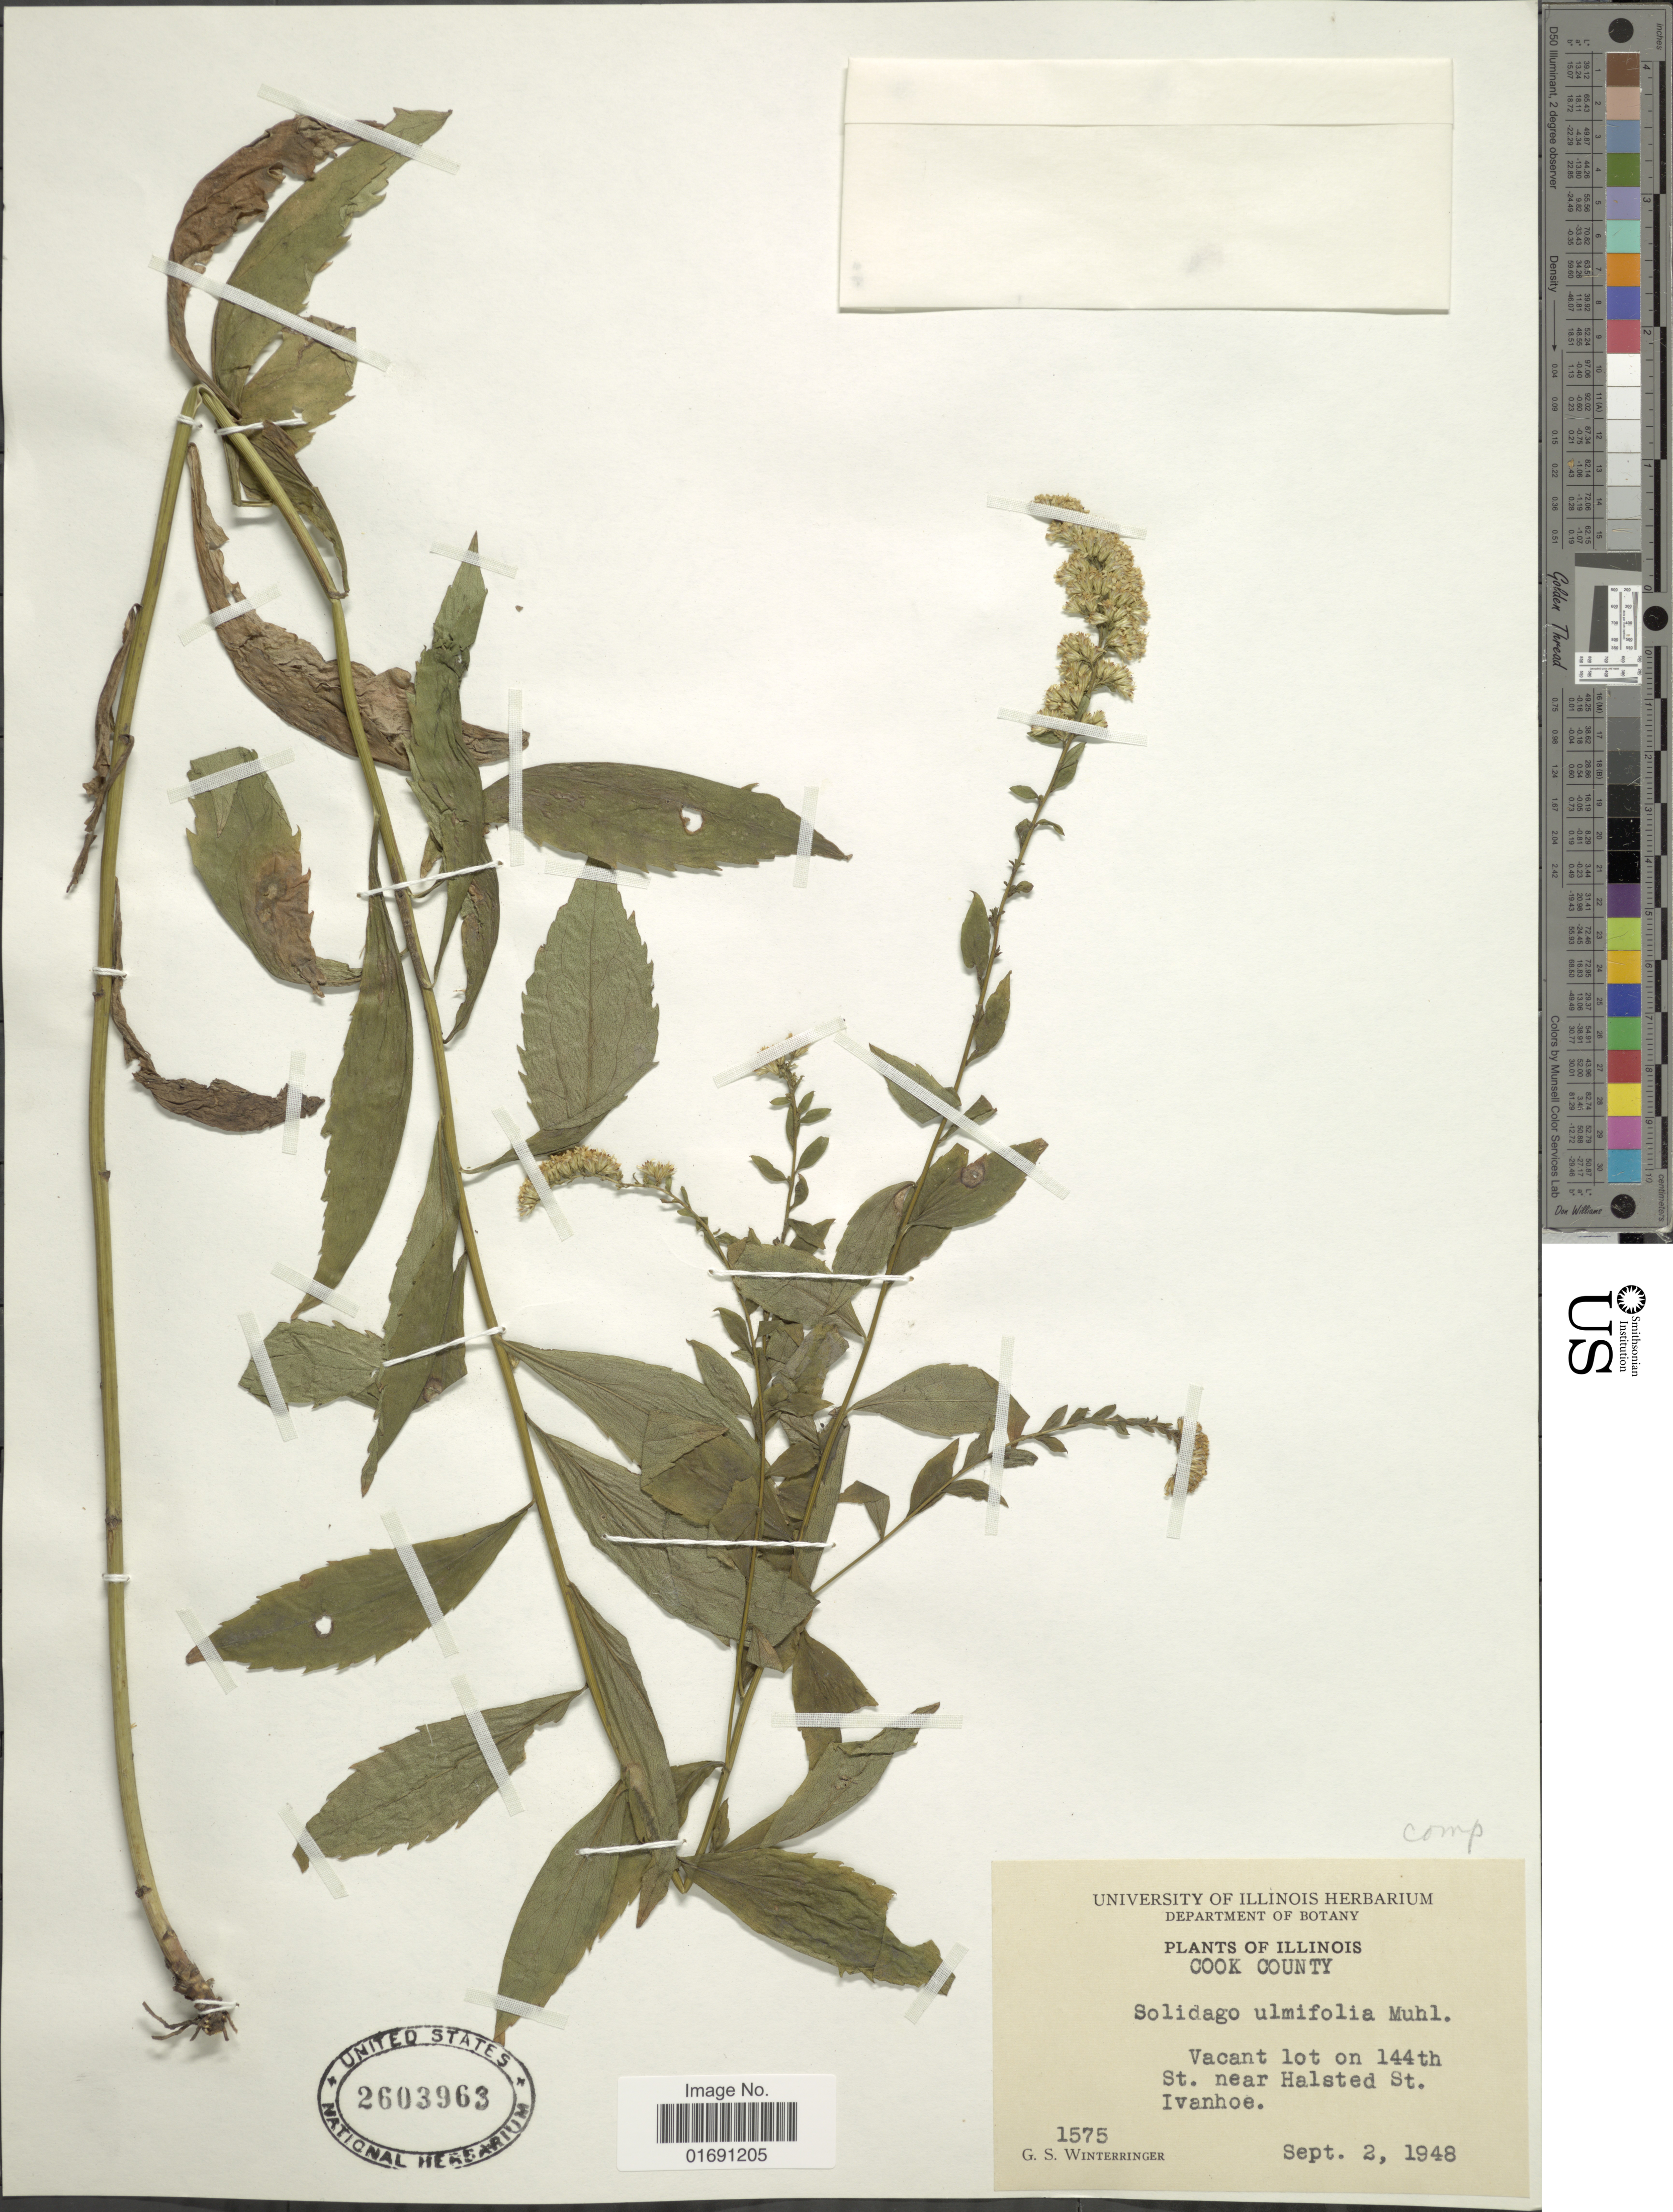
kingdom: Plantae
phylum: Tracheophyta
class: Magnoliopsida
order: Asterales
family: Asteraceae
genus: Solidago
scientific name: Solidago ulmifolia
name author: Muhl. ex Willd.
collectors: G. Winterringer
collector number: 1575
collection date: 1948-09-02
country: United States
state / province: Illinois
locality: Cook County, Vacant lot on 144th St near Halstad St. Ivanhoe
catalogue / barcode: US 2603963